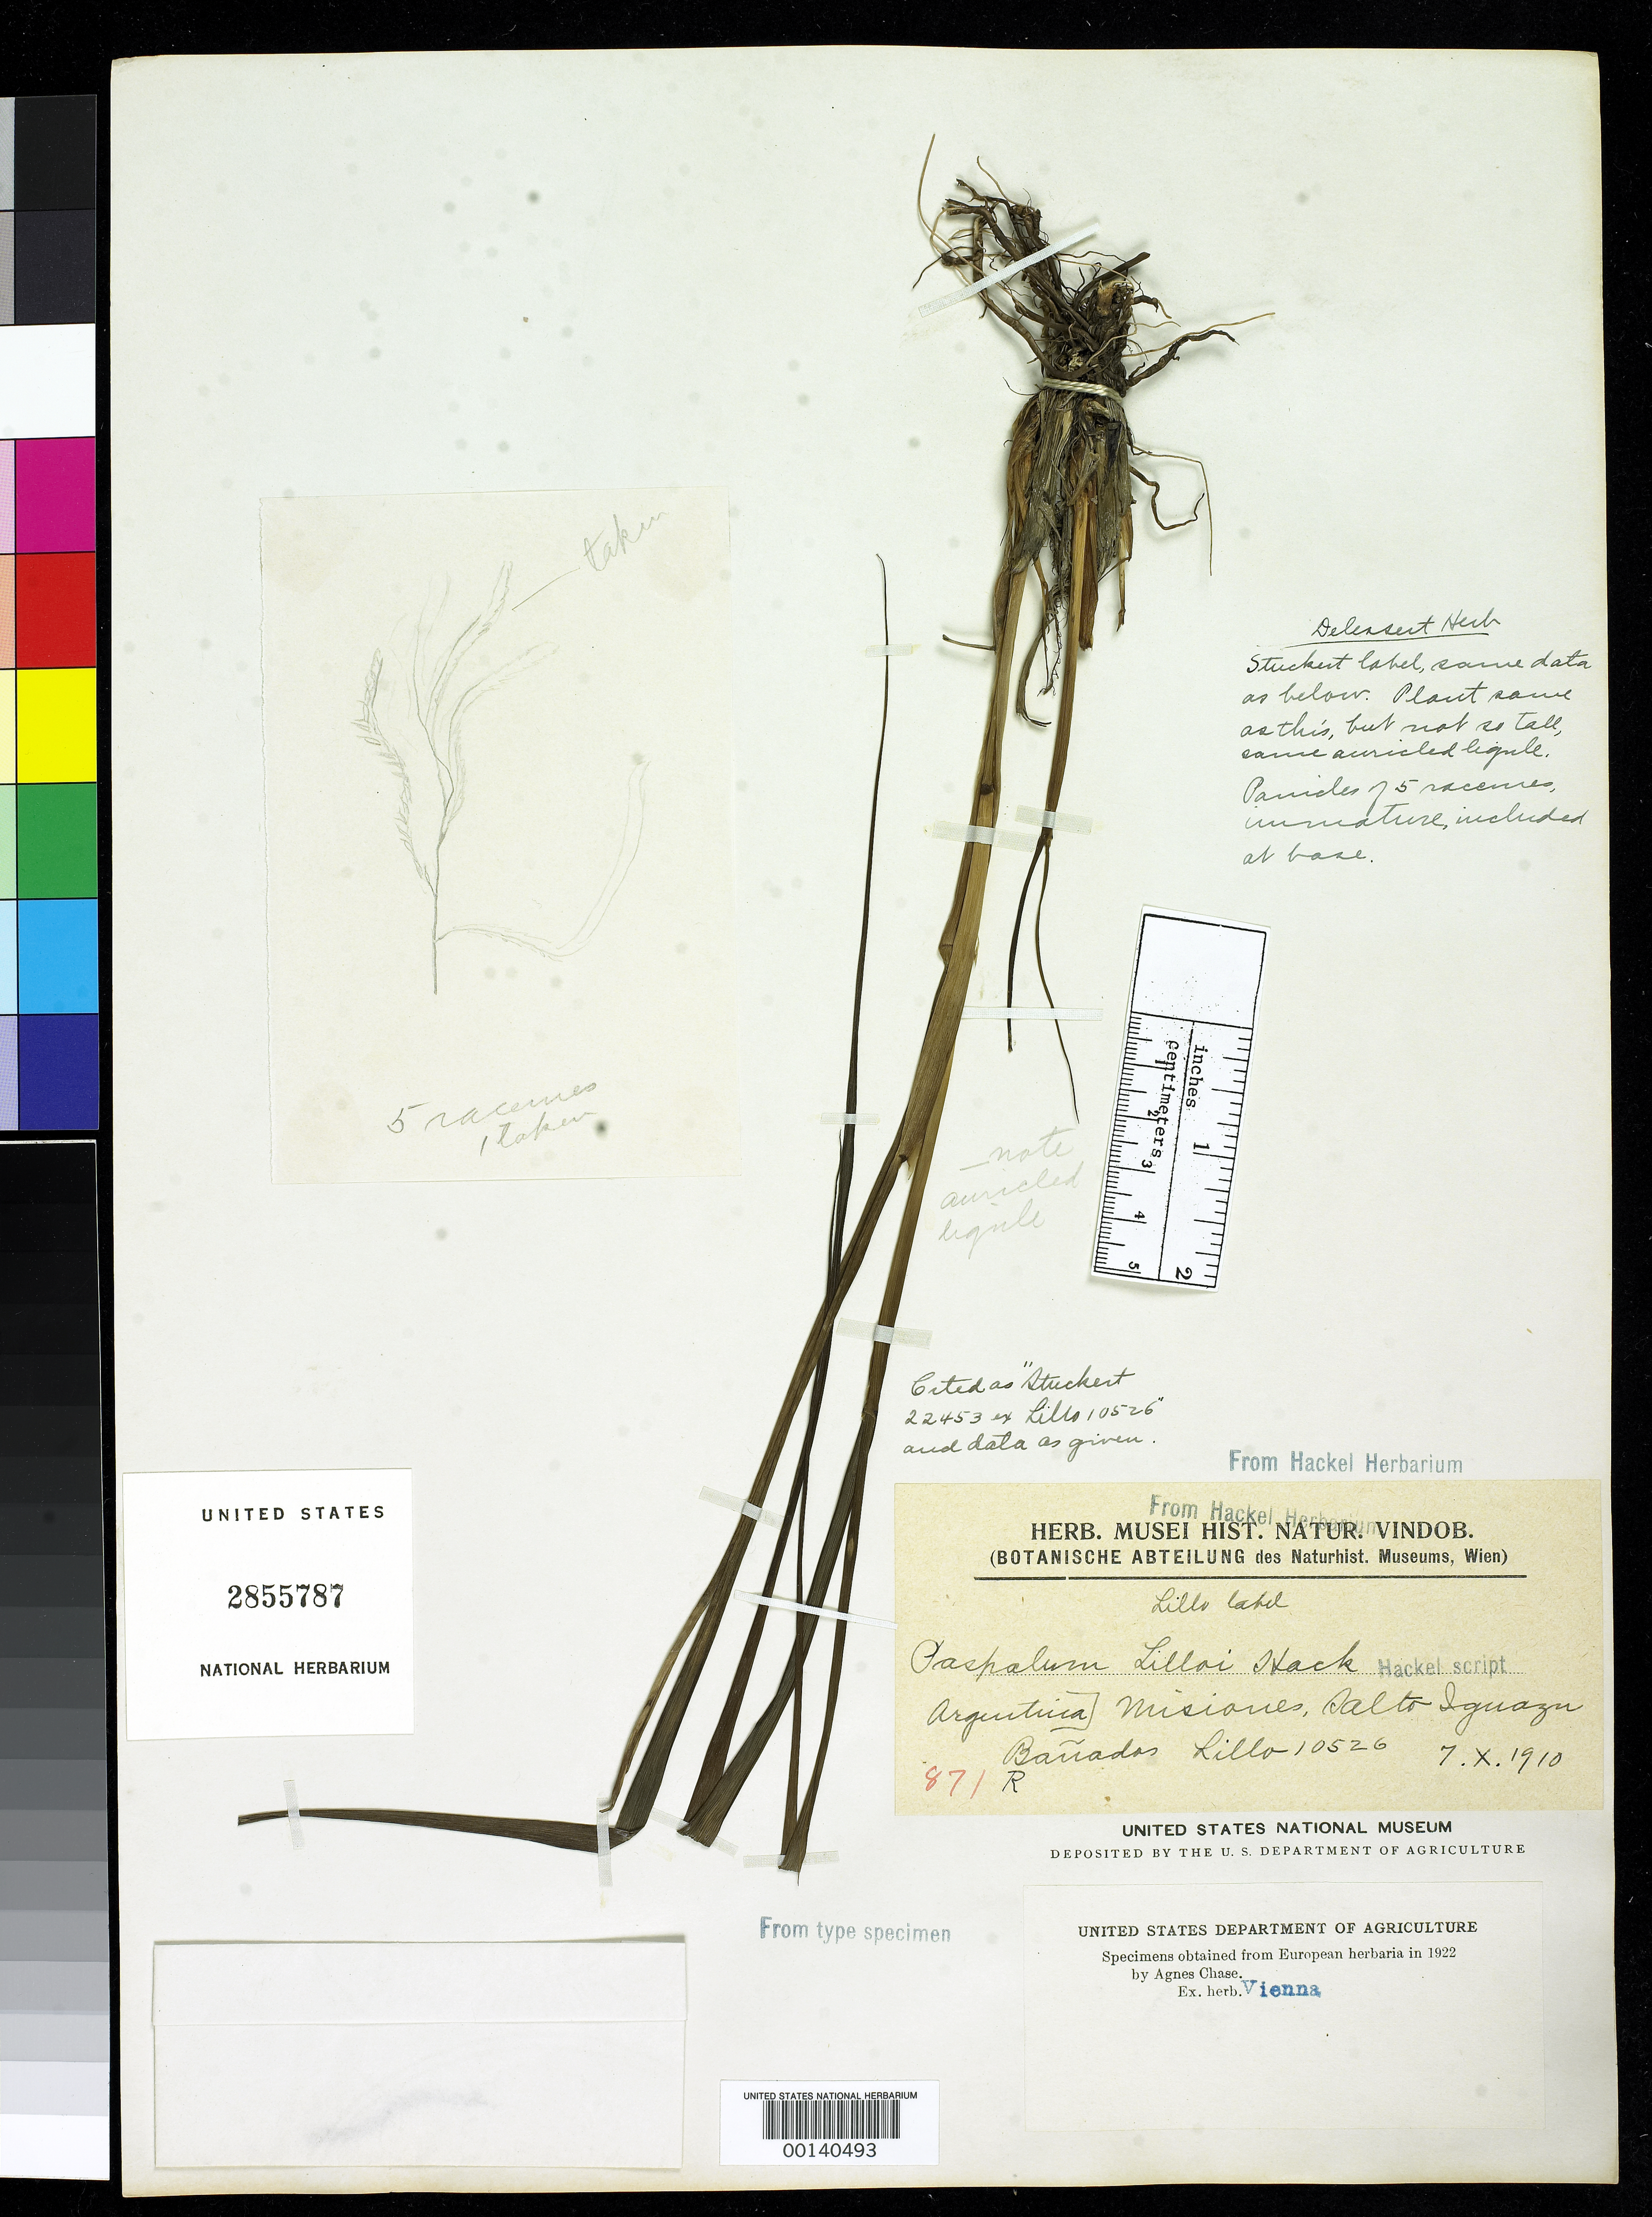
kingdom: Plantae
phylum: Tracheophyta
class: Liliopsida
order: Poales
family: Poaceae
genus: Paspalum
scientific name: Paspalum lilloi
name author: Hack.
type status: Type Fragment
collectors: M. Lillo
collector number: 10526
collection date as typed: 07 Oct 1910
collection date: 1910-10-07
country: Argentina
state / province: Misiones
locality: Salto Iguazu Banados.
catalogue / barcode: US 2855787